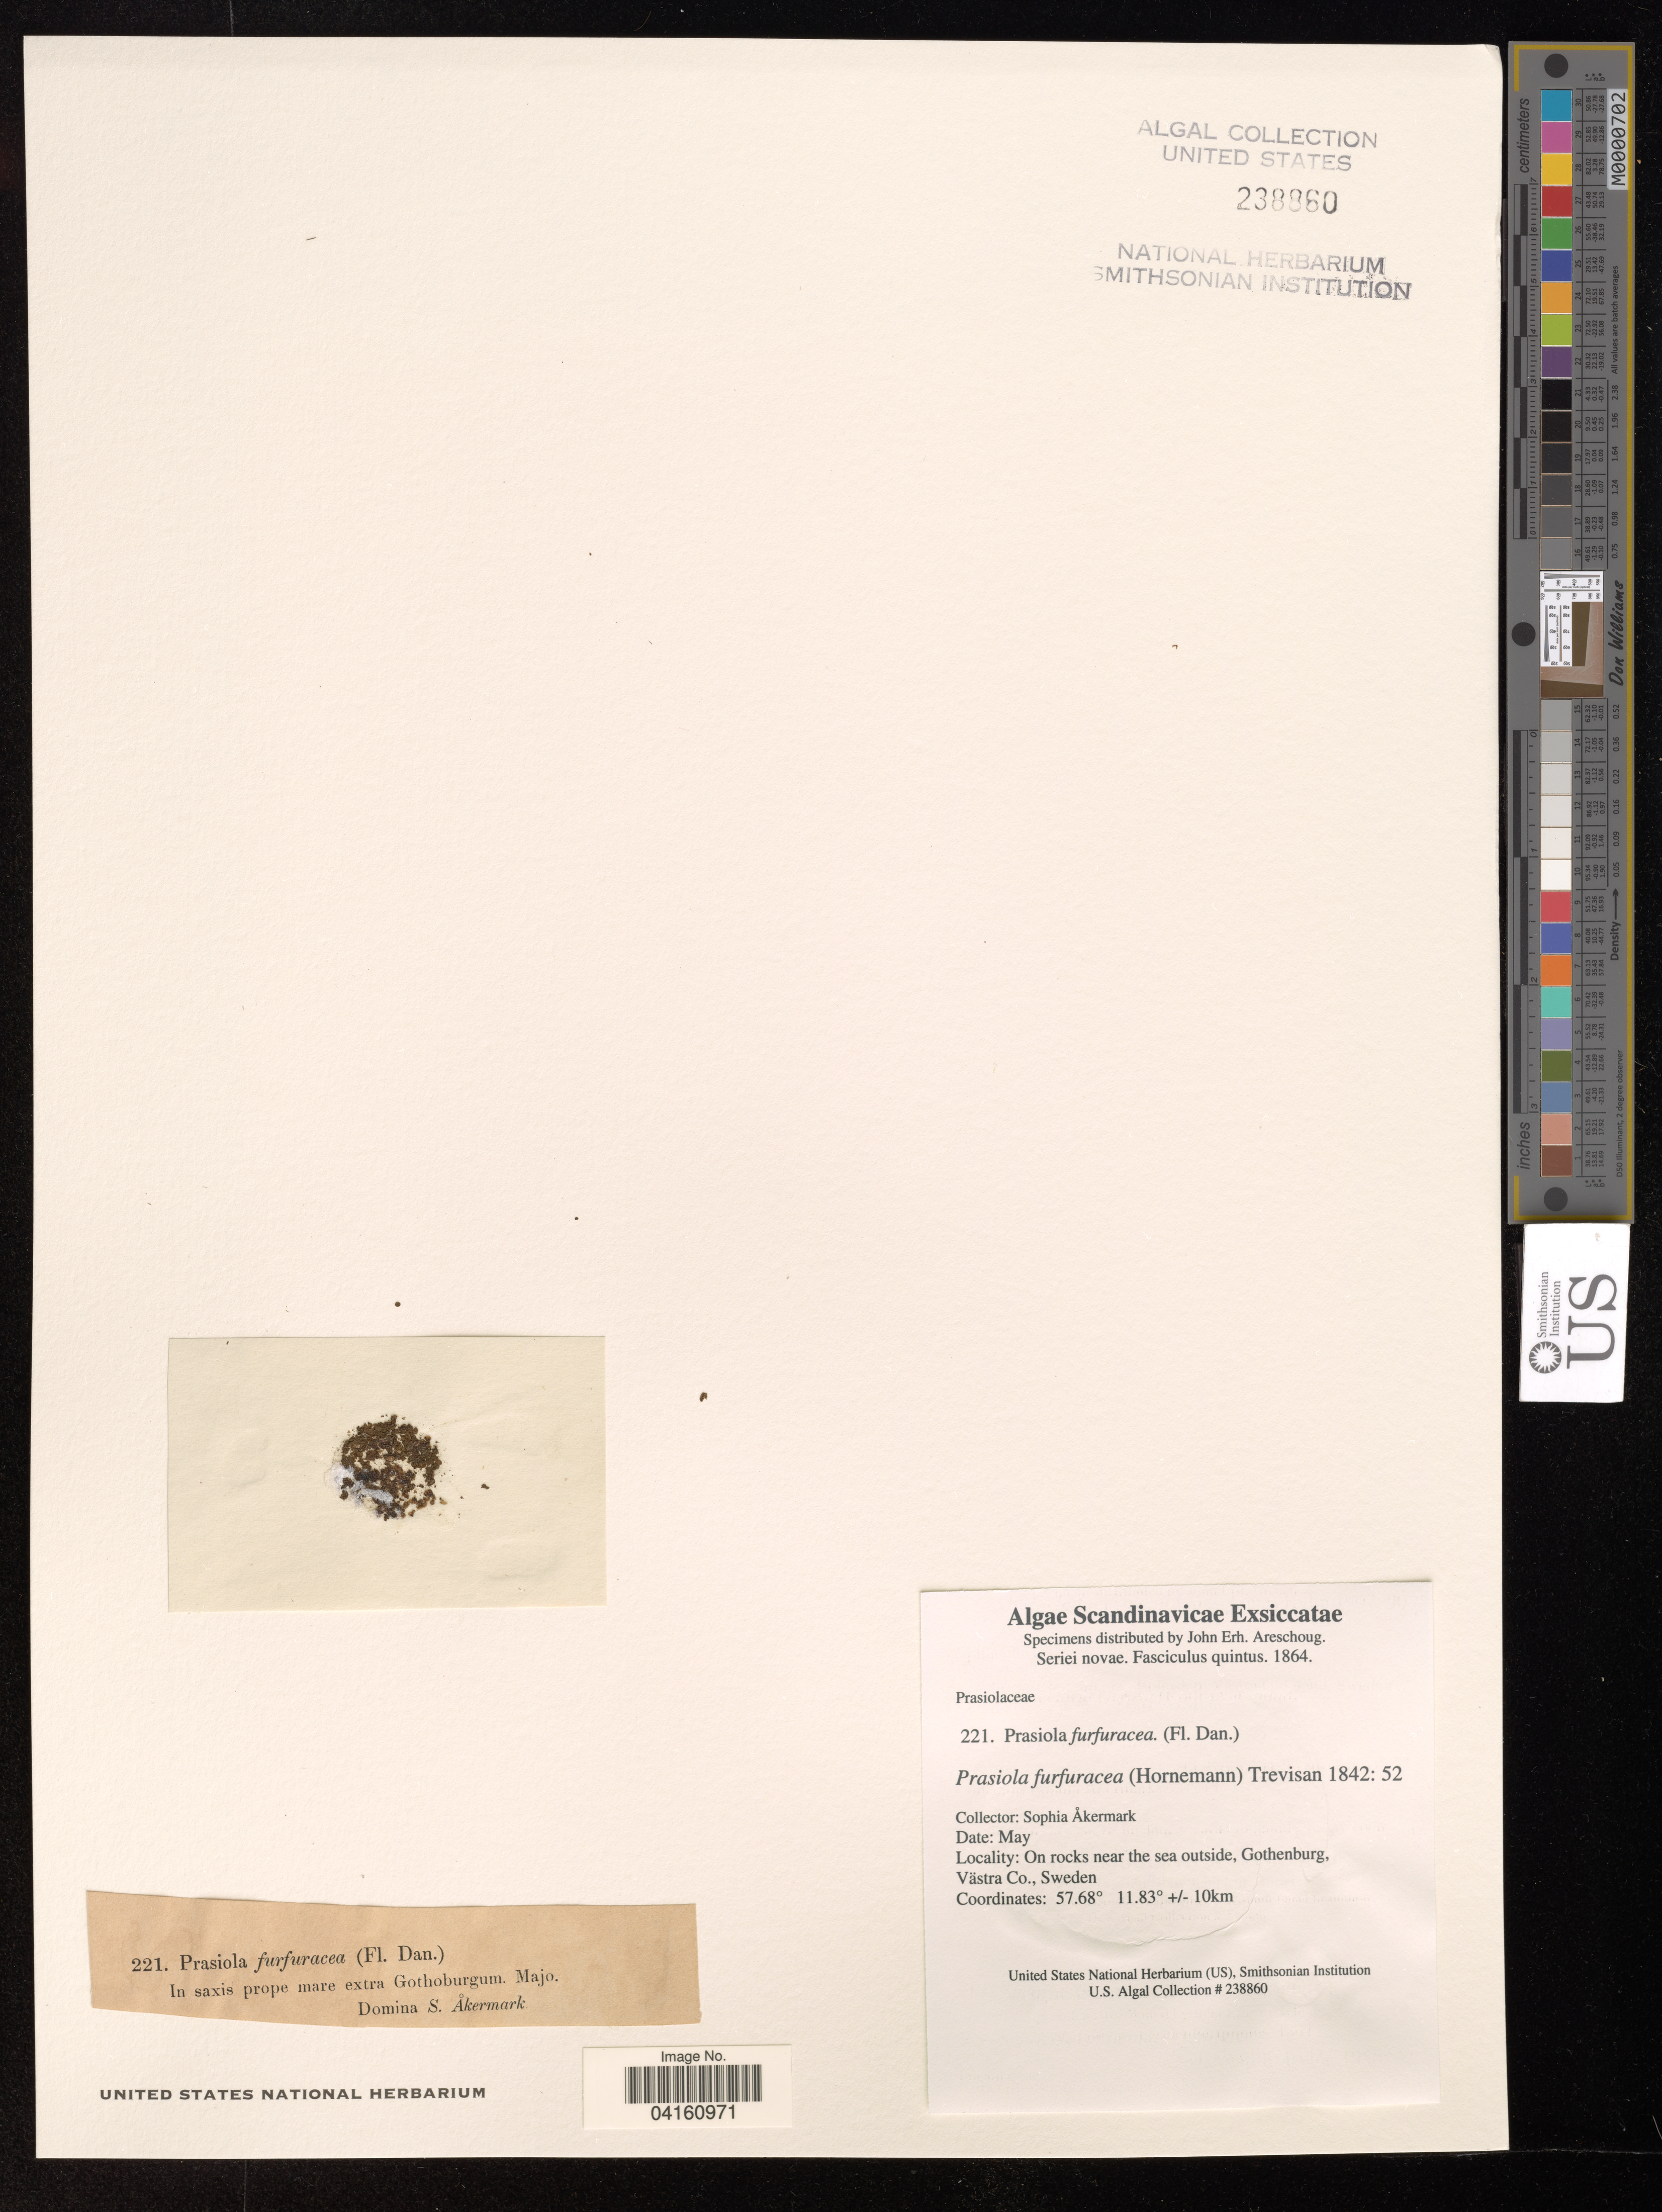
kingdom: Plantae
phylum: Chlorophyta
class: Trebouxiophyceae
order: Prasiolales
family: Prasiolaceae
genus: Prasiola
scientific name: Prasiola furfuracea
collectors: S. Akermark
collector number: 221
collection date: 1864-05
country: Sweden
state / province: Västra Götaland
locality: On rocks near sea outside of Gothenburg.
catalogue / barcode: US 238860